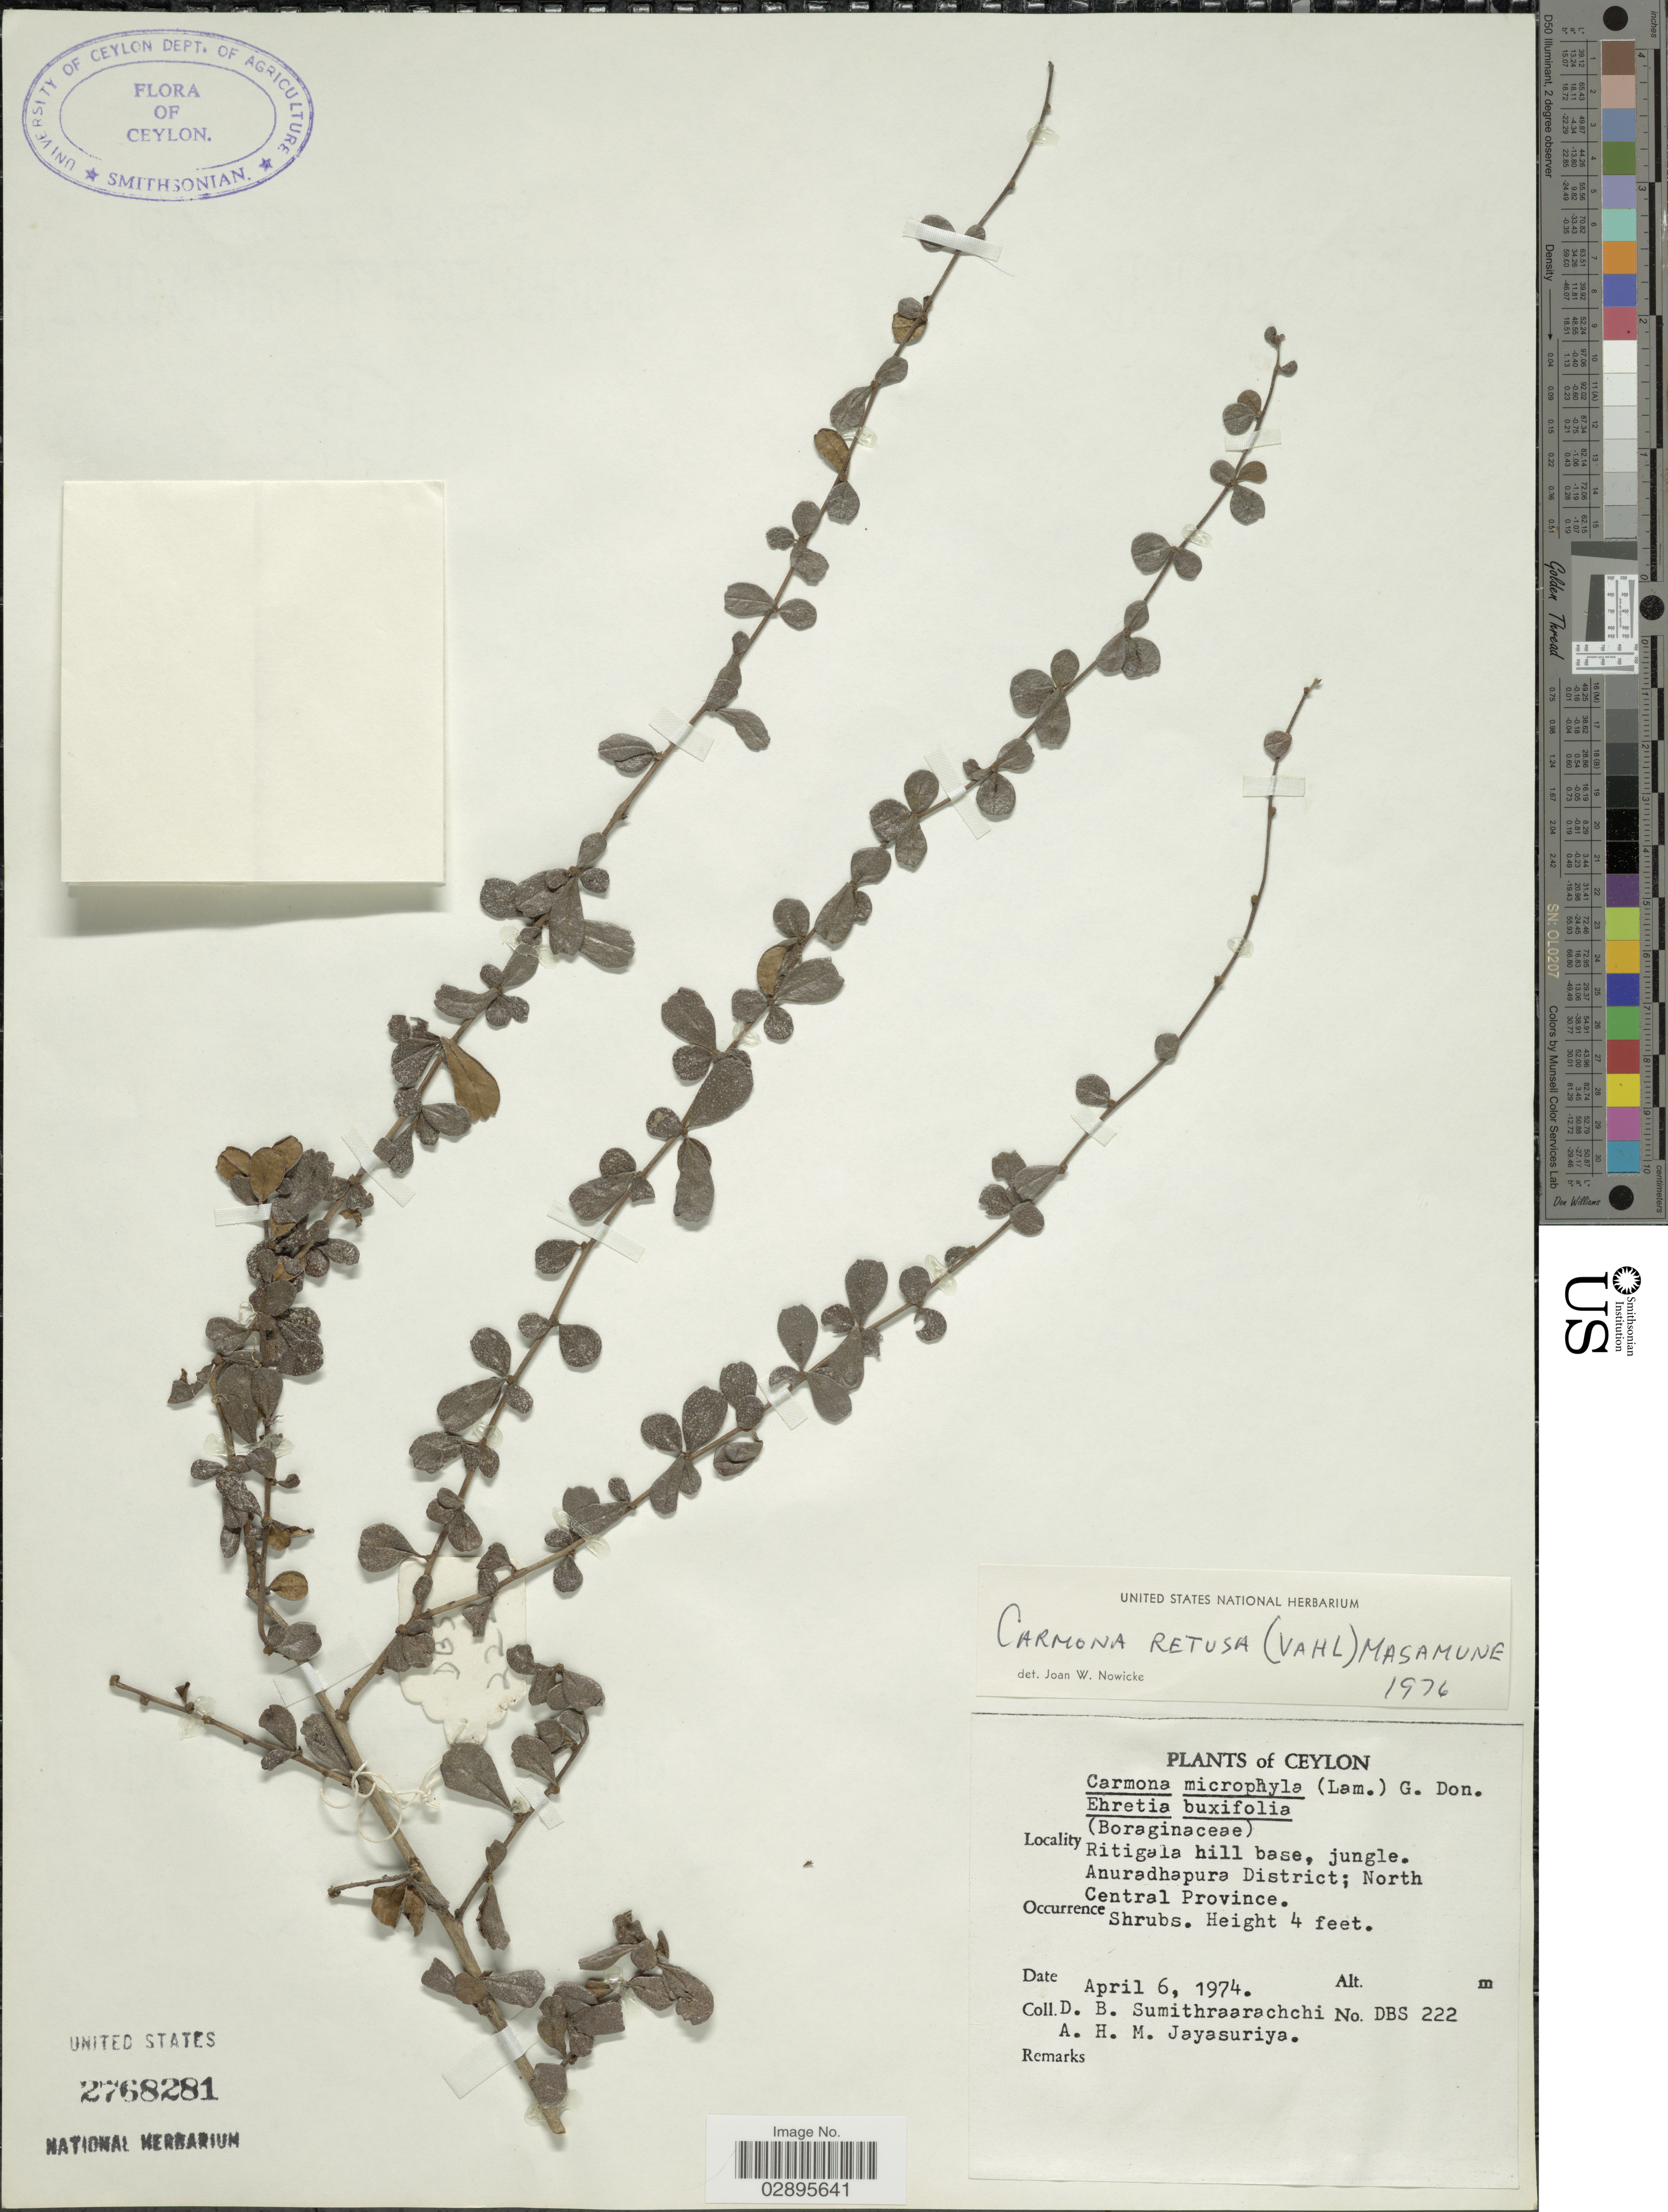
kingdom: Plantae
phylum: Tracheophyta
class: Magnoliopsida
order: Boraginales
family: Ehretiaceae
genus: Ehretia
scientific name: Ehretia microphylla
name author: Lam.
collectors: D. B. Sumithraarachchi & A. H. Jayasuriya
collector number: DBS 222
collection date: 1974-04-06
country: Sri Lanka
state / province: North Central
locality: Ceylon. Ritigala hill base, jungle. Anuradhapura District.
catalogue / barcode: US 2768281